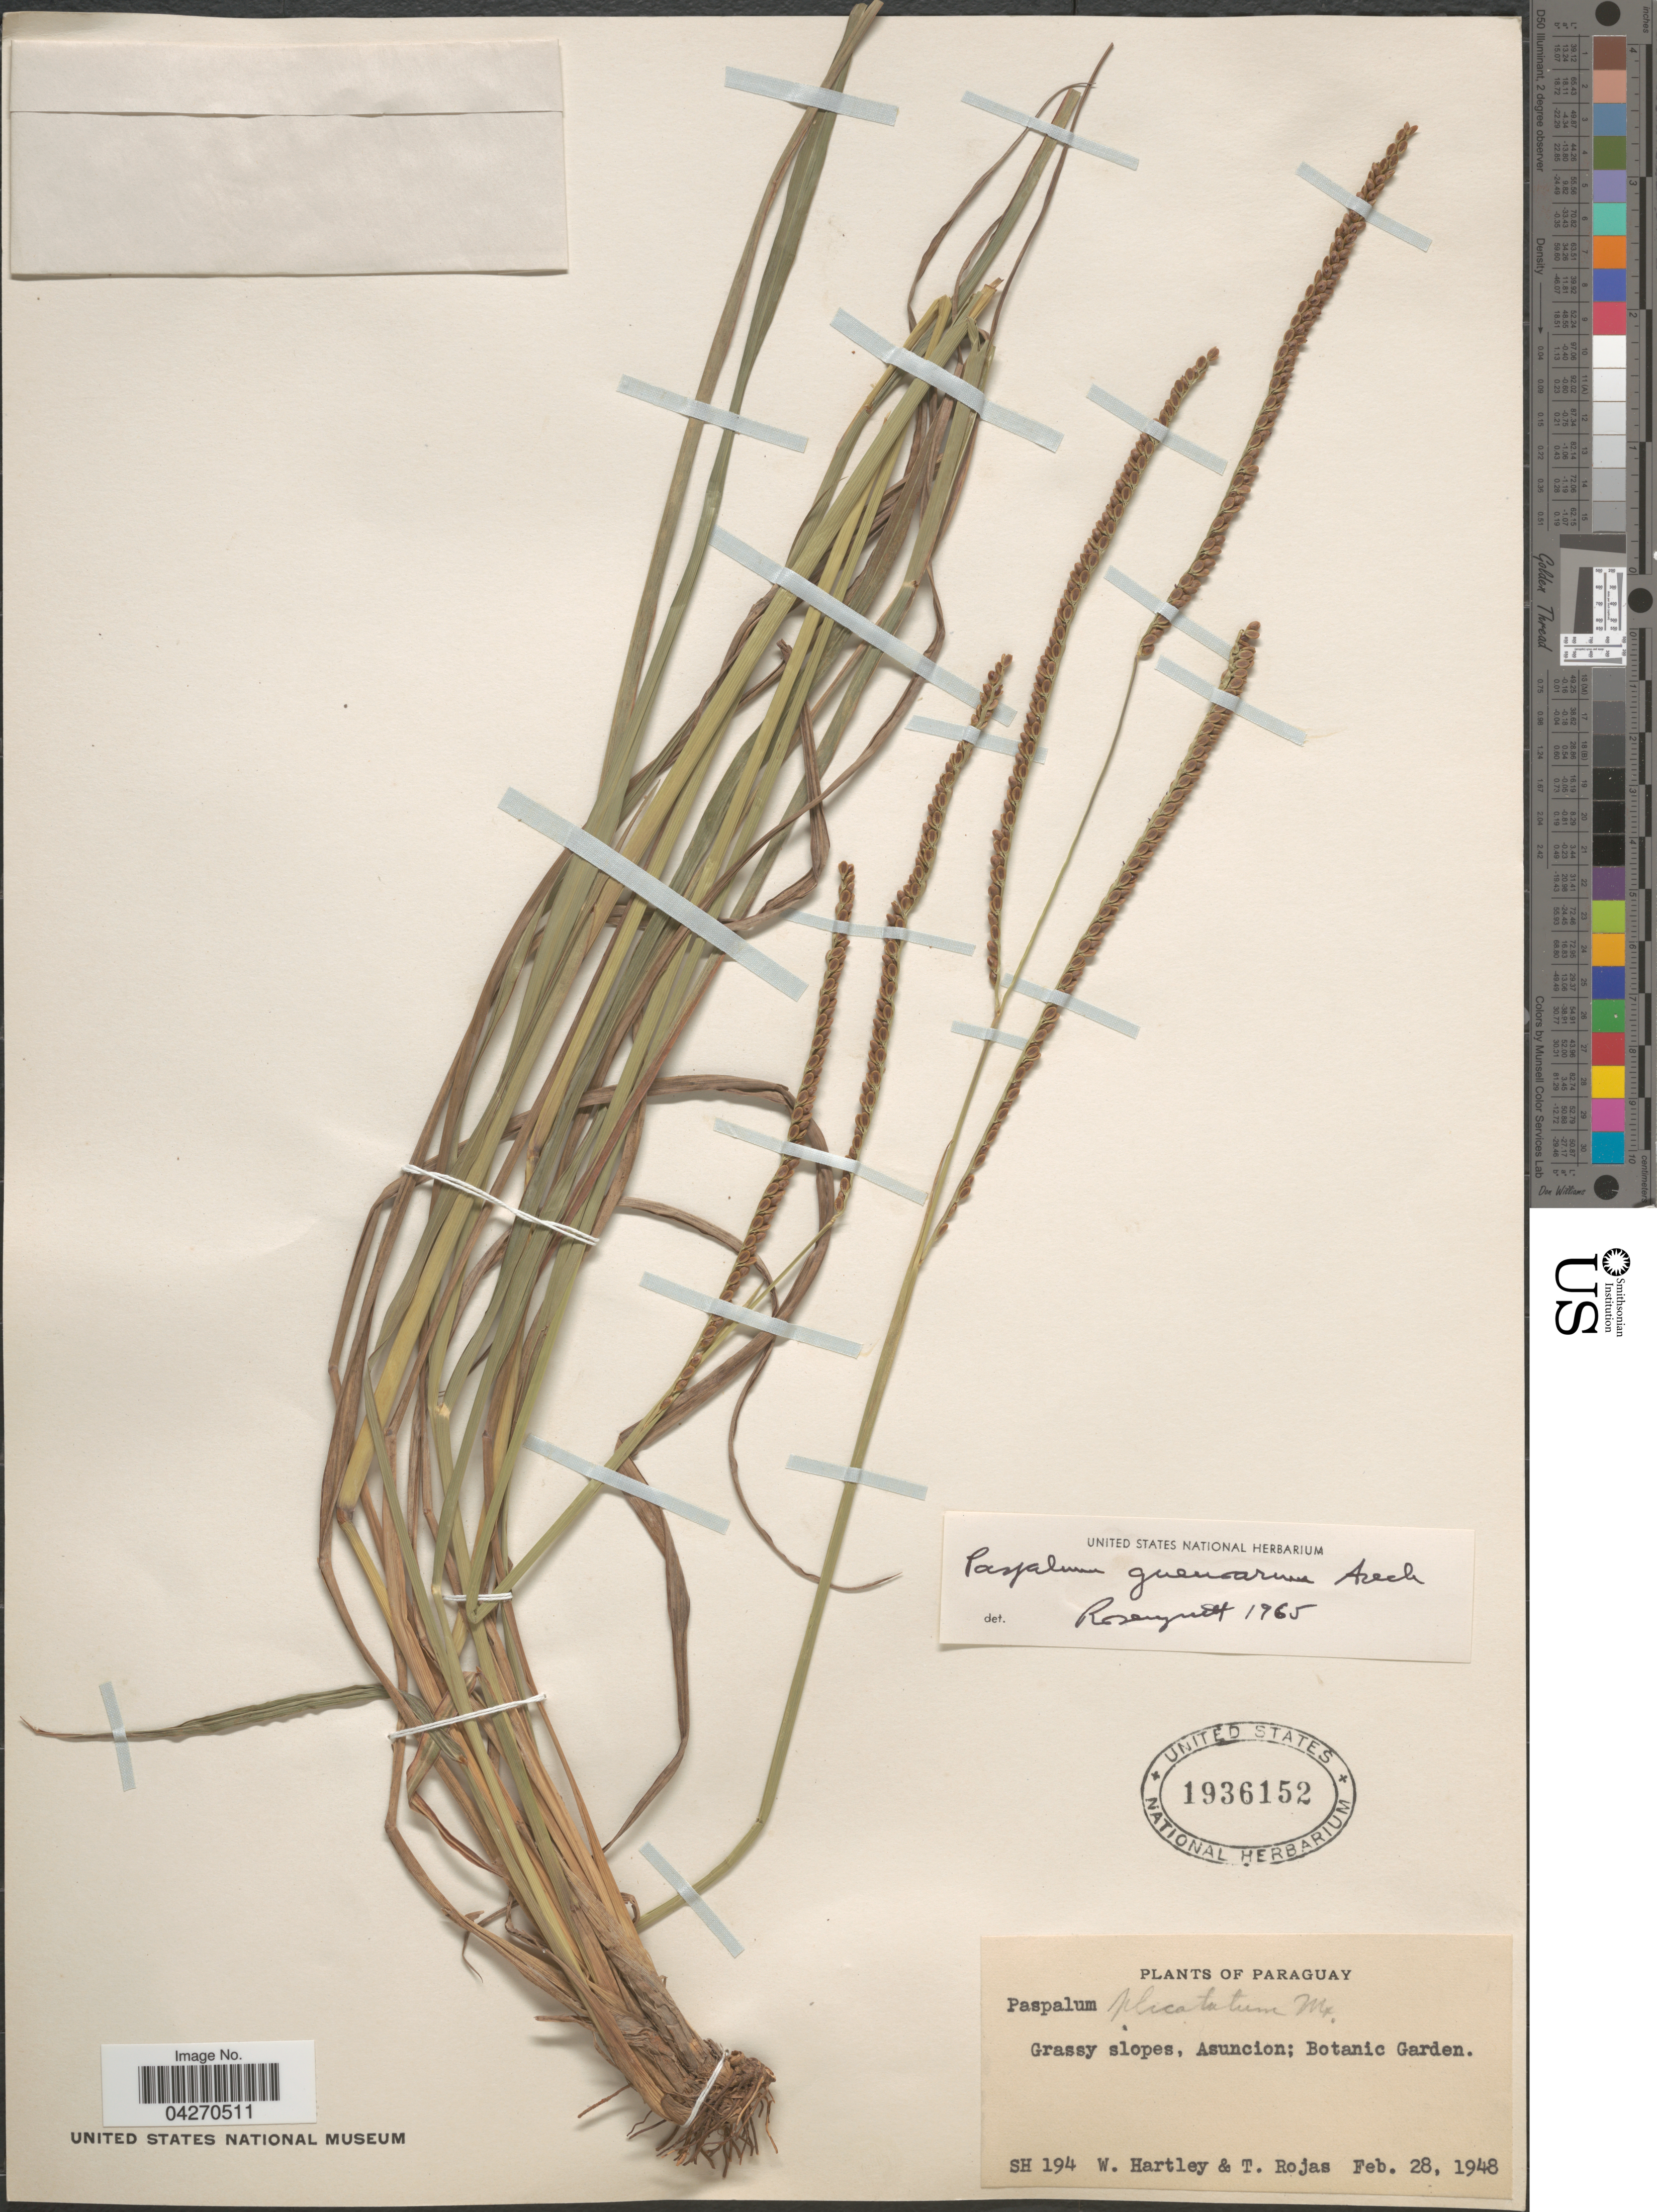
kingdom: Plantae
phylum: Tracheophyta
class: Liliopsida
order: Poales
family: Poaceae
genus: Paspalum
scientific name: Paspalum guenoarum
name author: Arechav.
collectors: W. Hartley & T. Rojas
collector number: SH194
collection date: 1948-02-28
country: Paraguay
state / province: Asuncion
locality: Grassy slopes, Asuncion; Botanic Garden.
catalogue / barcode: US 1936152